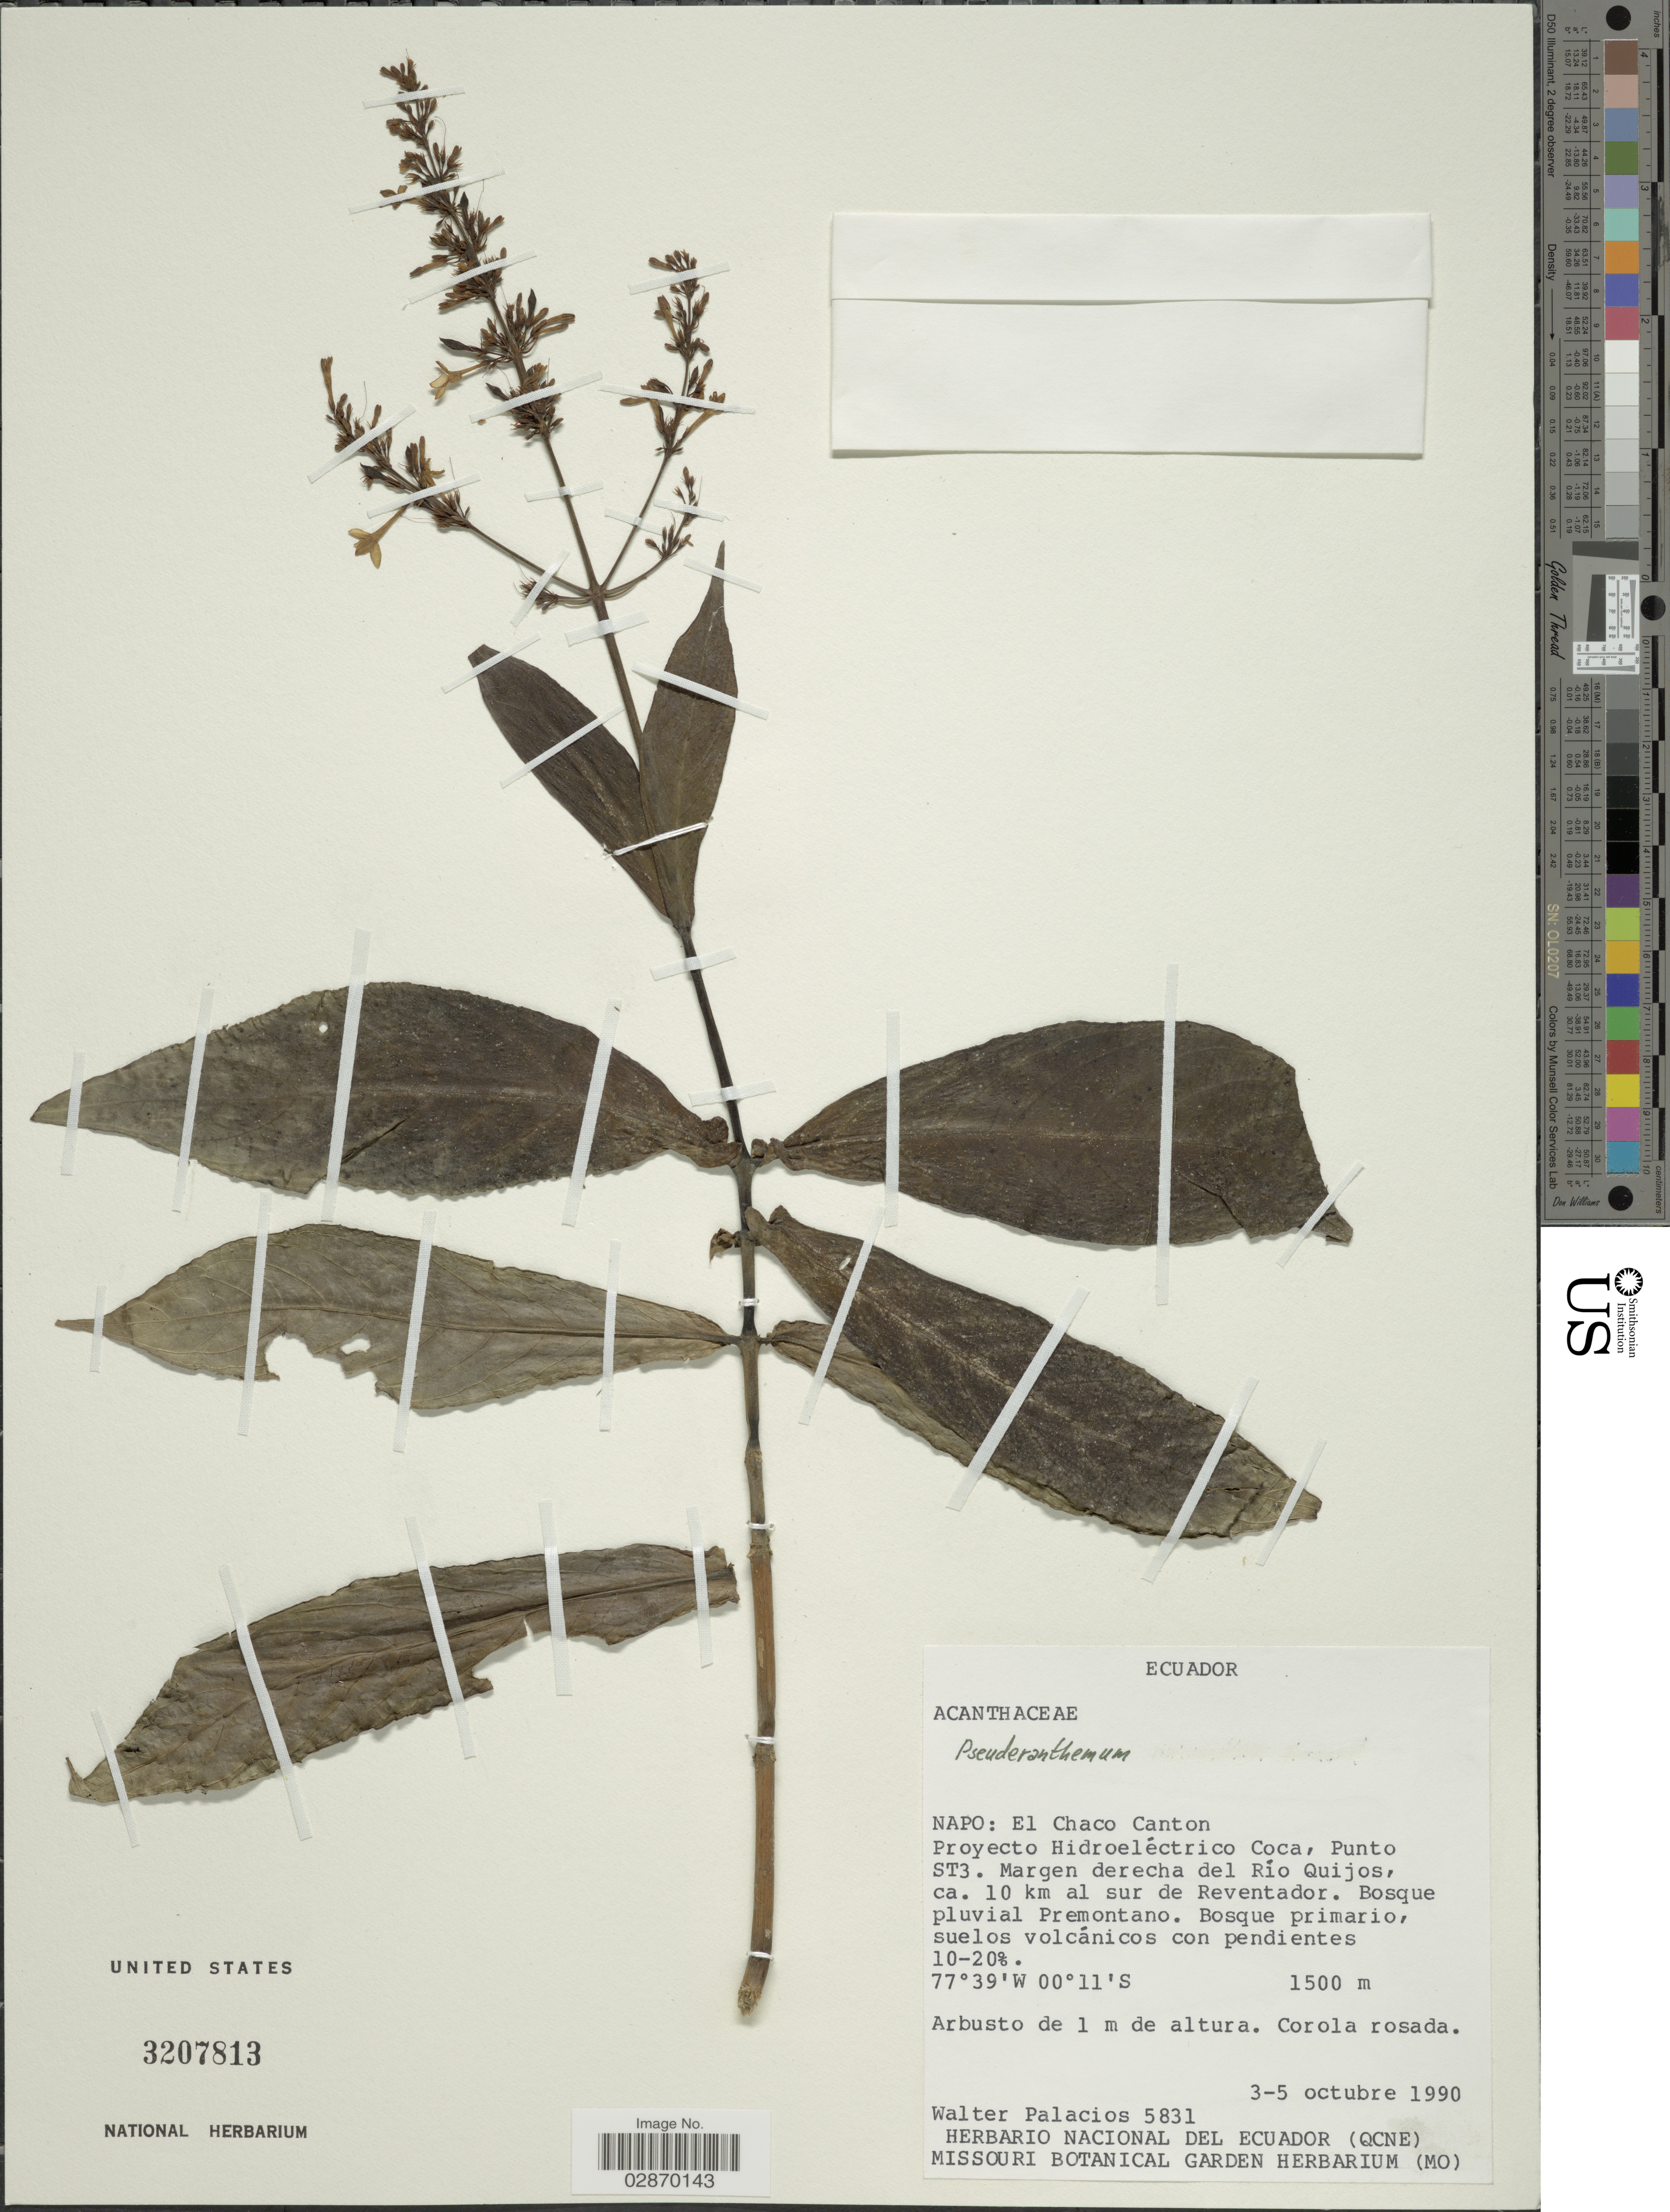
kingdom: Plantae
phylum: Tracheophyta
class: Magnoliopsida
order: Lamiales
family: Acanthaceae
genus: Pseuderanthemum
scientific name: Pseuderanthemum subauriculatum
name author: Mildbr.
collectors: W. Palacios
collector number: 5831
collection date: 1990-10-03/1990-10-05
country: Ecuador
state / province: Napo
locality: El Chaco Canton. Proyecto Hidroeléctrico Coca, Punto ST3. Margen derecha del Río Quijos, ca. 10 km al sur de Reventador.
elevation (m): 1500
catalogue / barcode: US 3207813